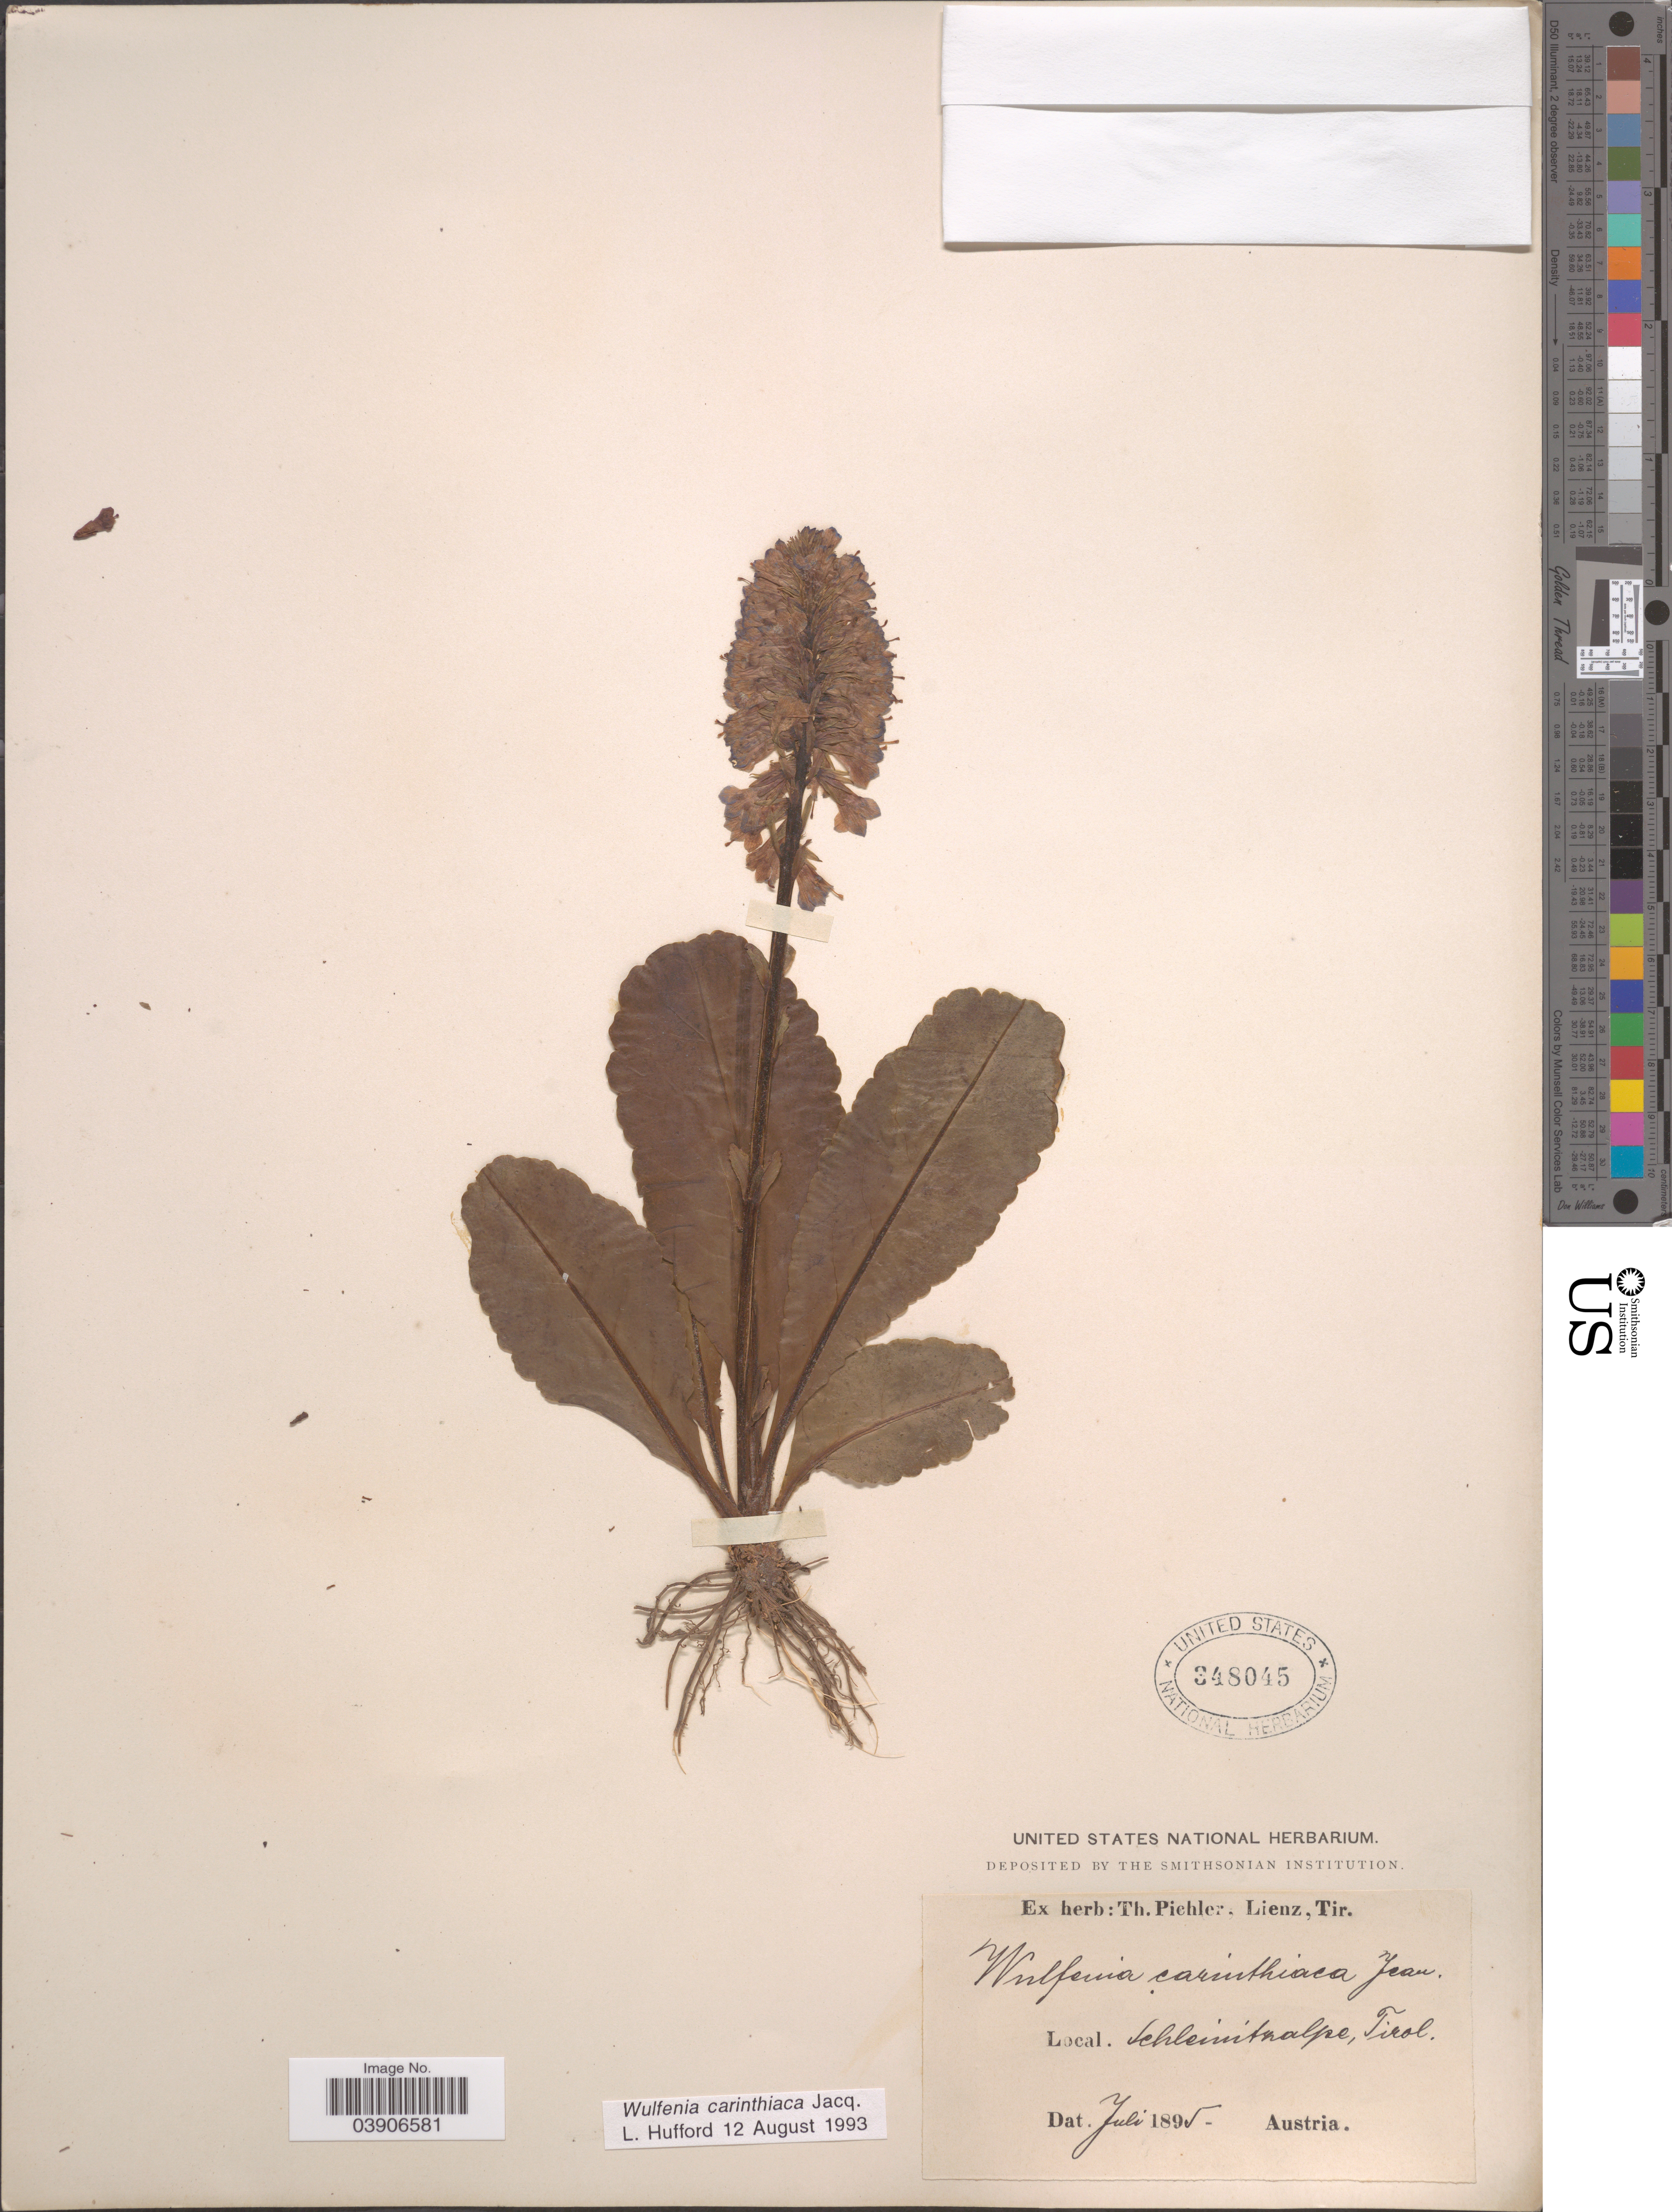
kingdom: Plantae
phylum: Tracheophyta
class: Magnoliopsida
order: Lamiales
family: Plantaginaceae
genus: Wulfenia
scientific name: Wulfenia carinthiaca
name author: Jacq.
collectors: ex herb. T. Pichler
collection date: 1895-07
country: Austria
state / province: Tirol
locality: Schleinitzalpe.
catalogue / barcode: US 348045